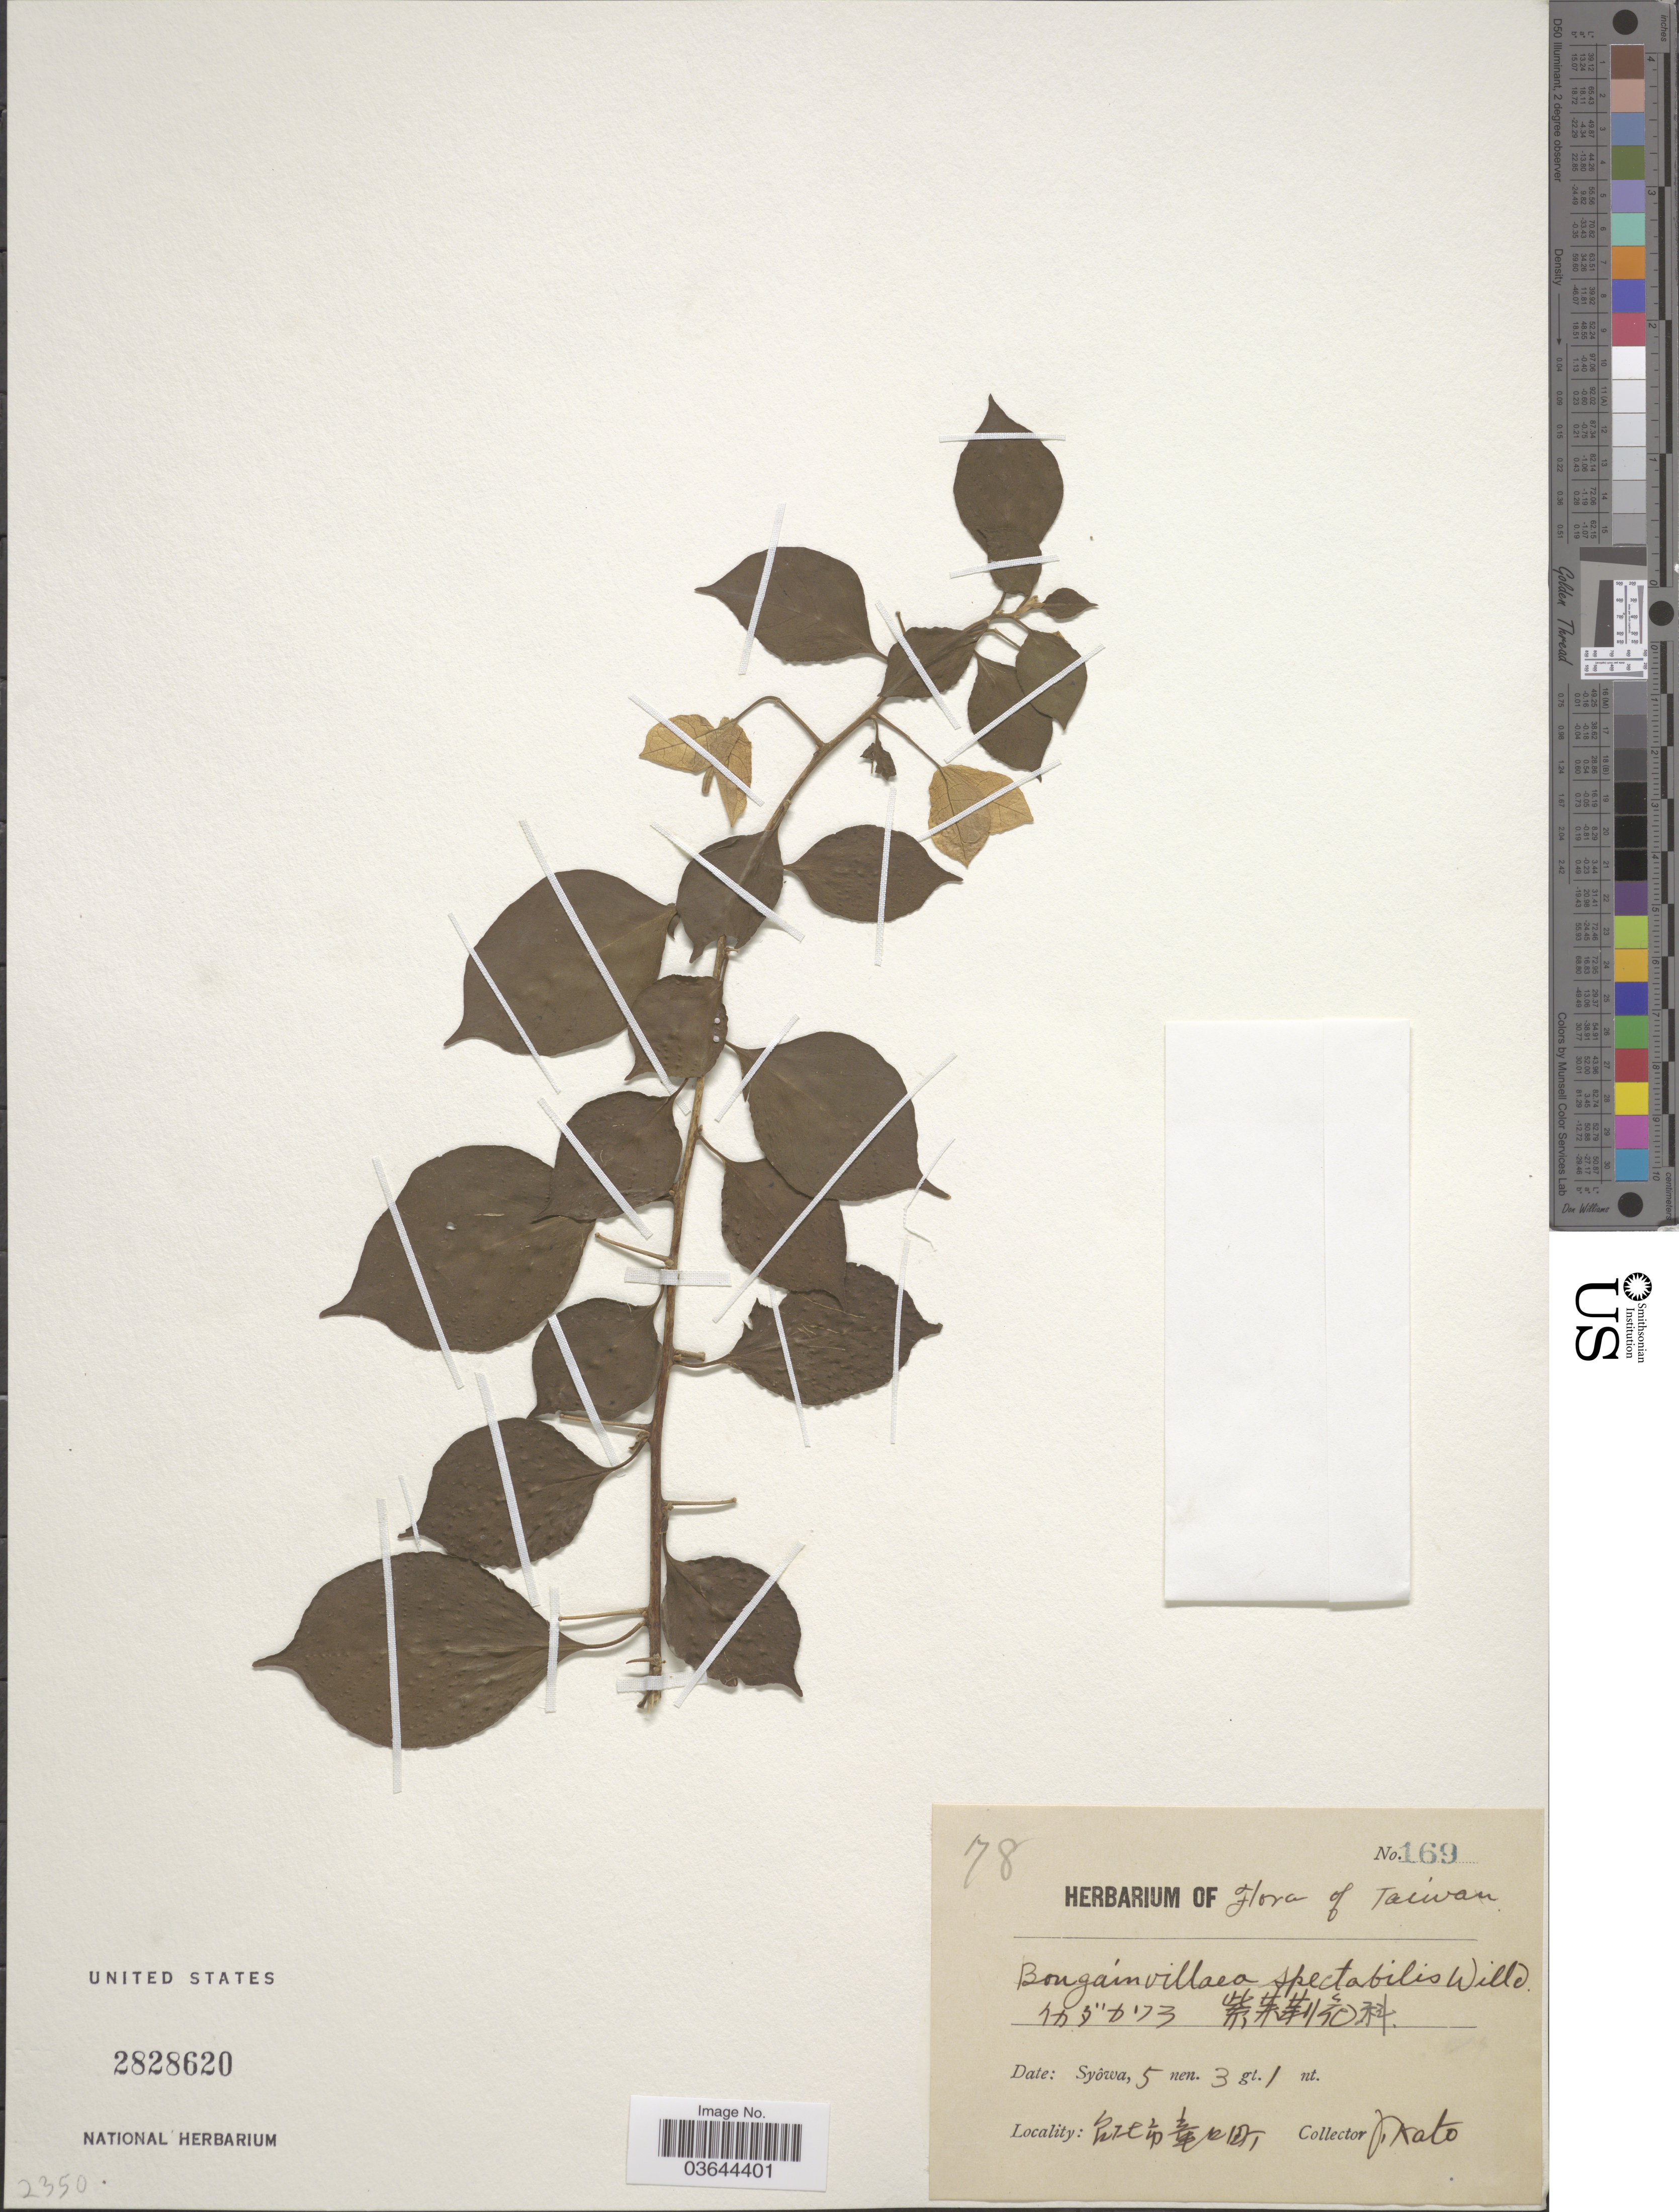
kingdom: Plantae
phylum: Tracheophyta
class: Magnoliopsida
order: Caryophyllales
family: Nyctaginaceae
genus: Bougainvillea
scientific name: Bougainvillea spectabilis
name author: Willd.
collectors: J. Kato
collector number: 169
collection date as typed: Syôwa, 5 nen. 3 gt. 1 nt.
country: Taiwan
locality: X.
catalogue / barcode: US 2828620